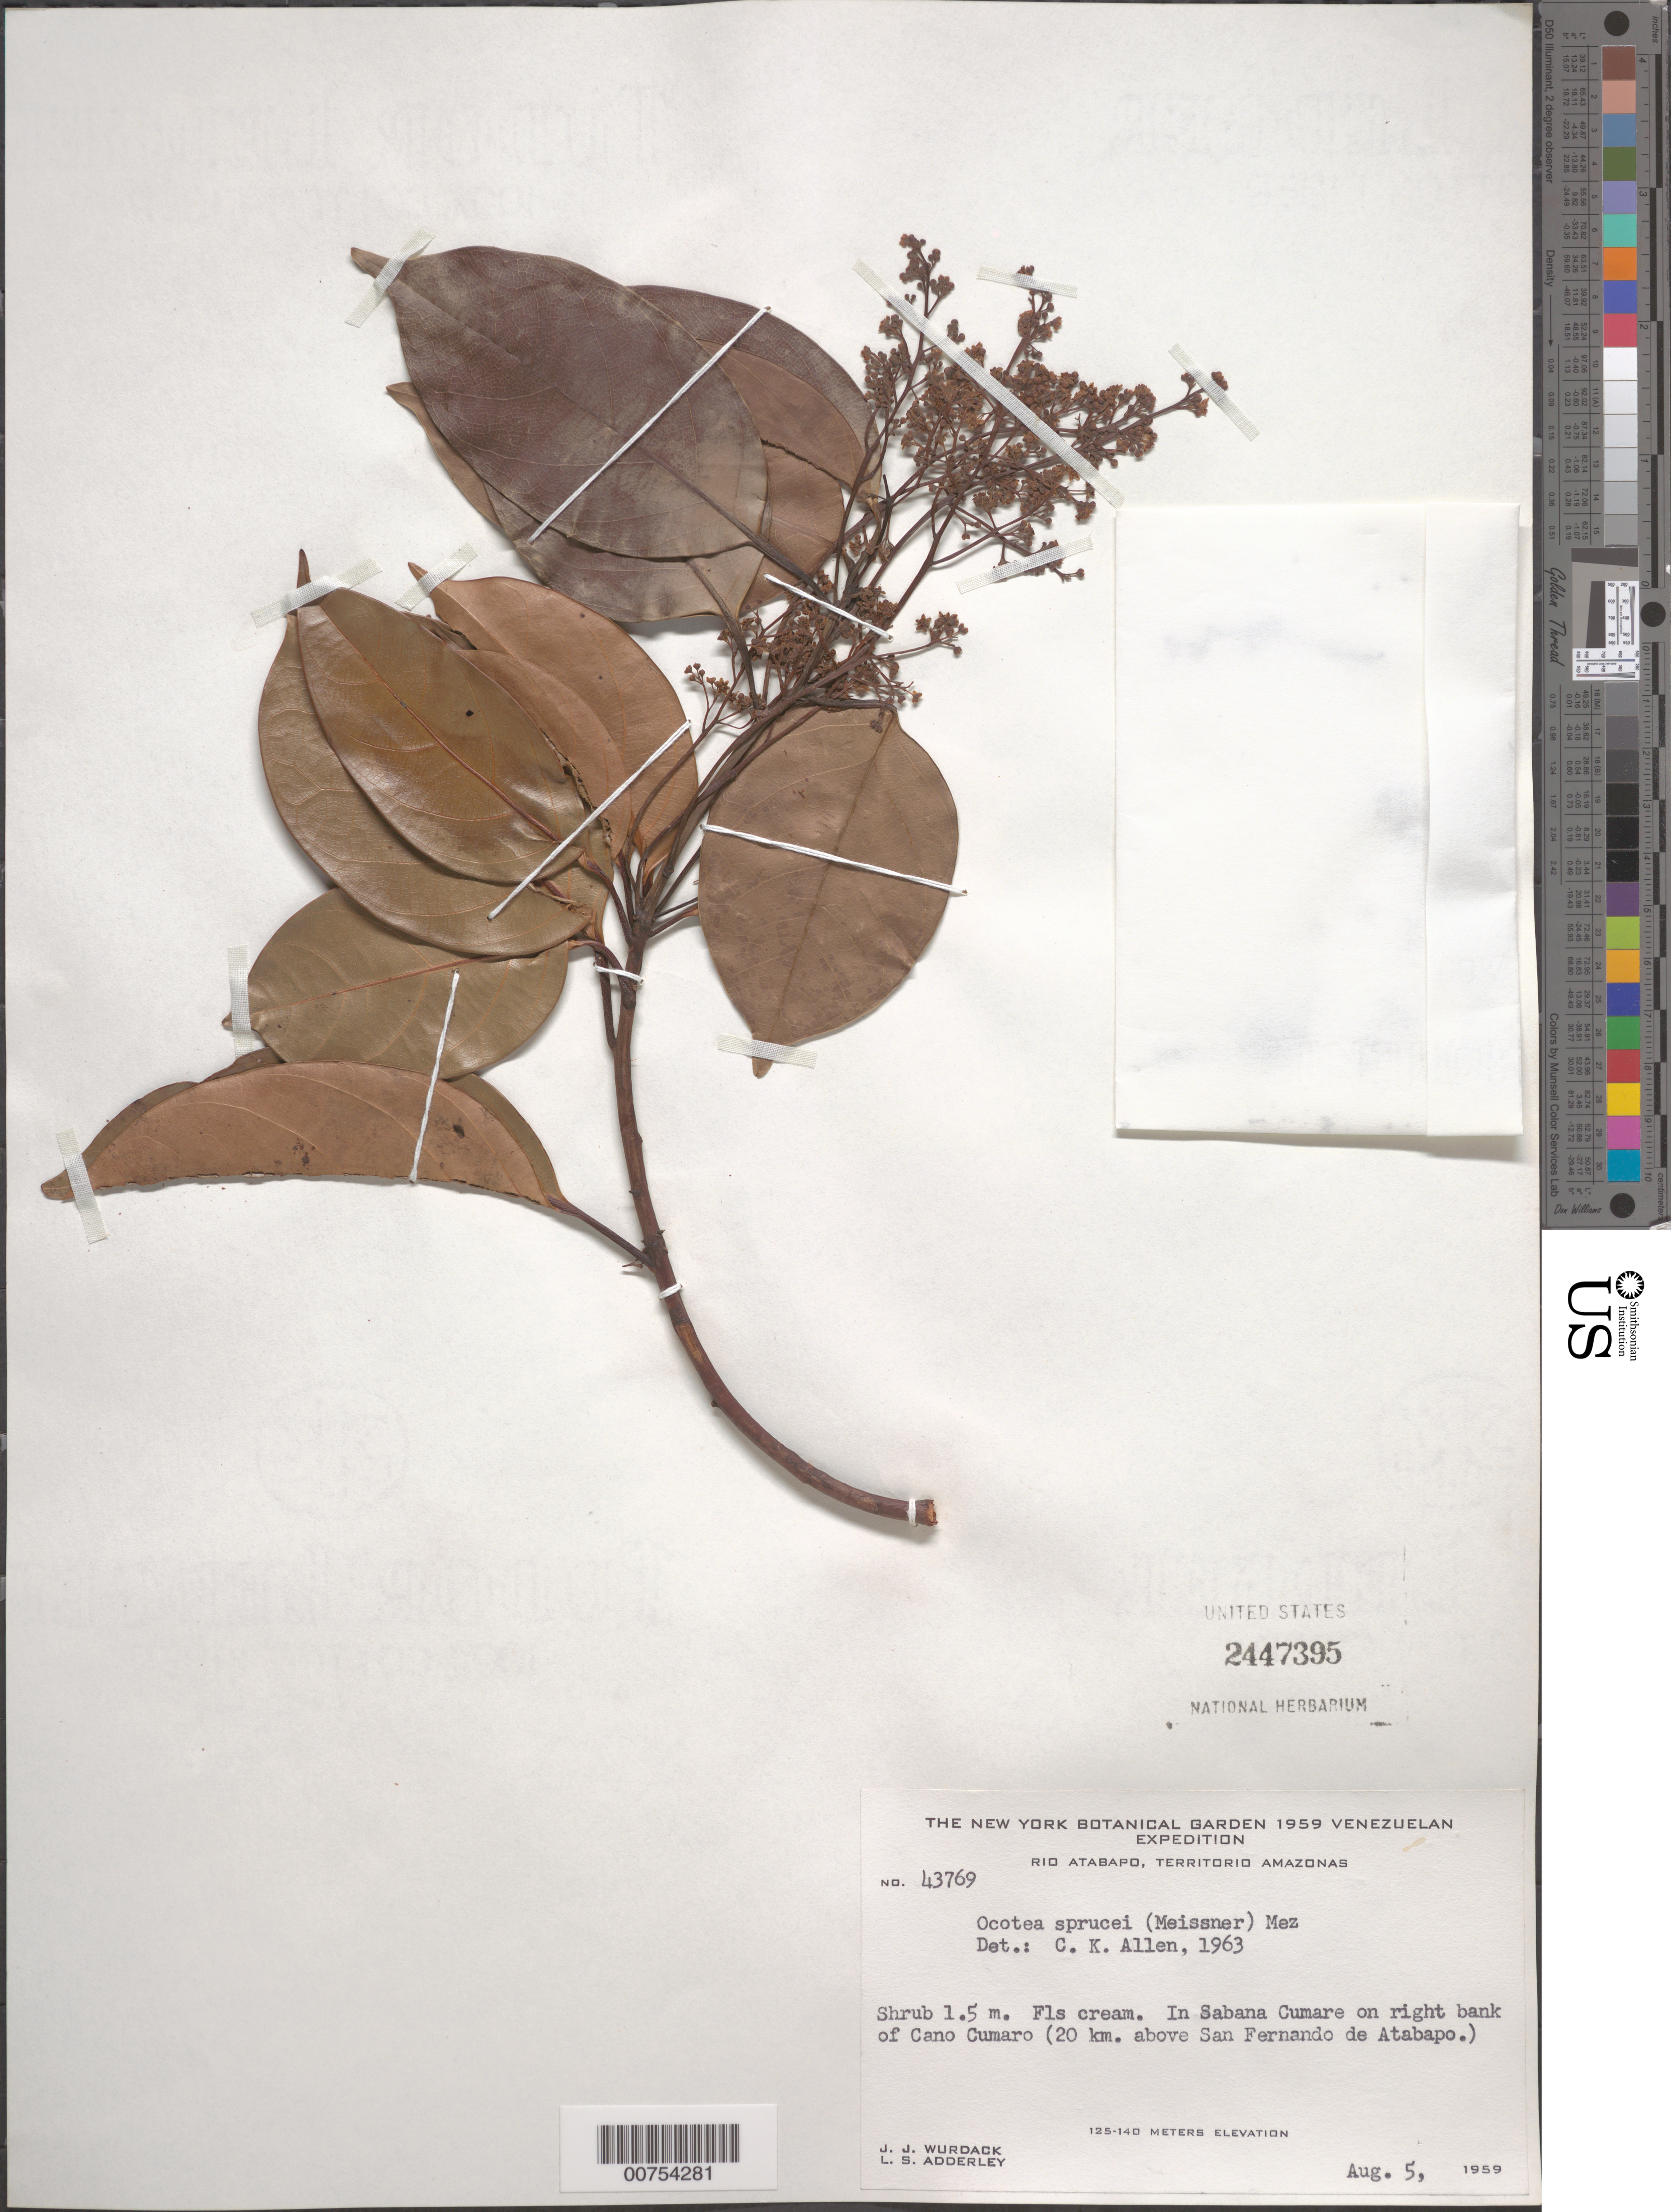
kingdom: Plantae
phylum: Tracheophyta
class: Magnoliopsida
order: Laurales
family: Lauraceae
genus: Ocotea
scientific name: Ocotea sprucei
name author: (Hieron.) Mez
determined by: Allen, C. K.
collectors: J. J. Wurdack & L. S. Adderley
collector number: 43769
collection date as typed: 5-Aug-59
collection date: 1959-08-05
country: Venezuela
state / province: Amazonas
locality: Sabana Cumare on right bank of Caño Cumare, Río Atabapo, 20 km above San Fernando de Atabapo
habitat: Savanna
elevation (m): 125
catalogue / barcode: US 2447395